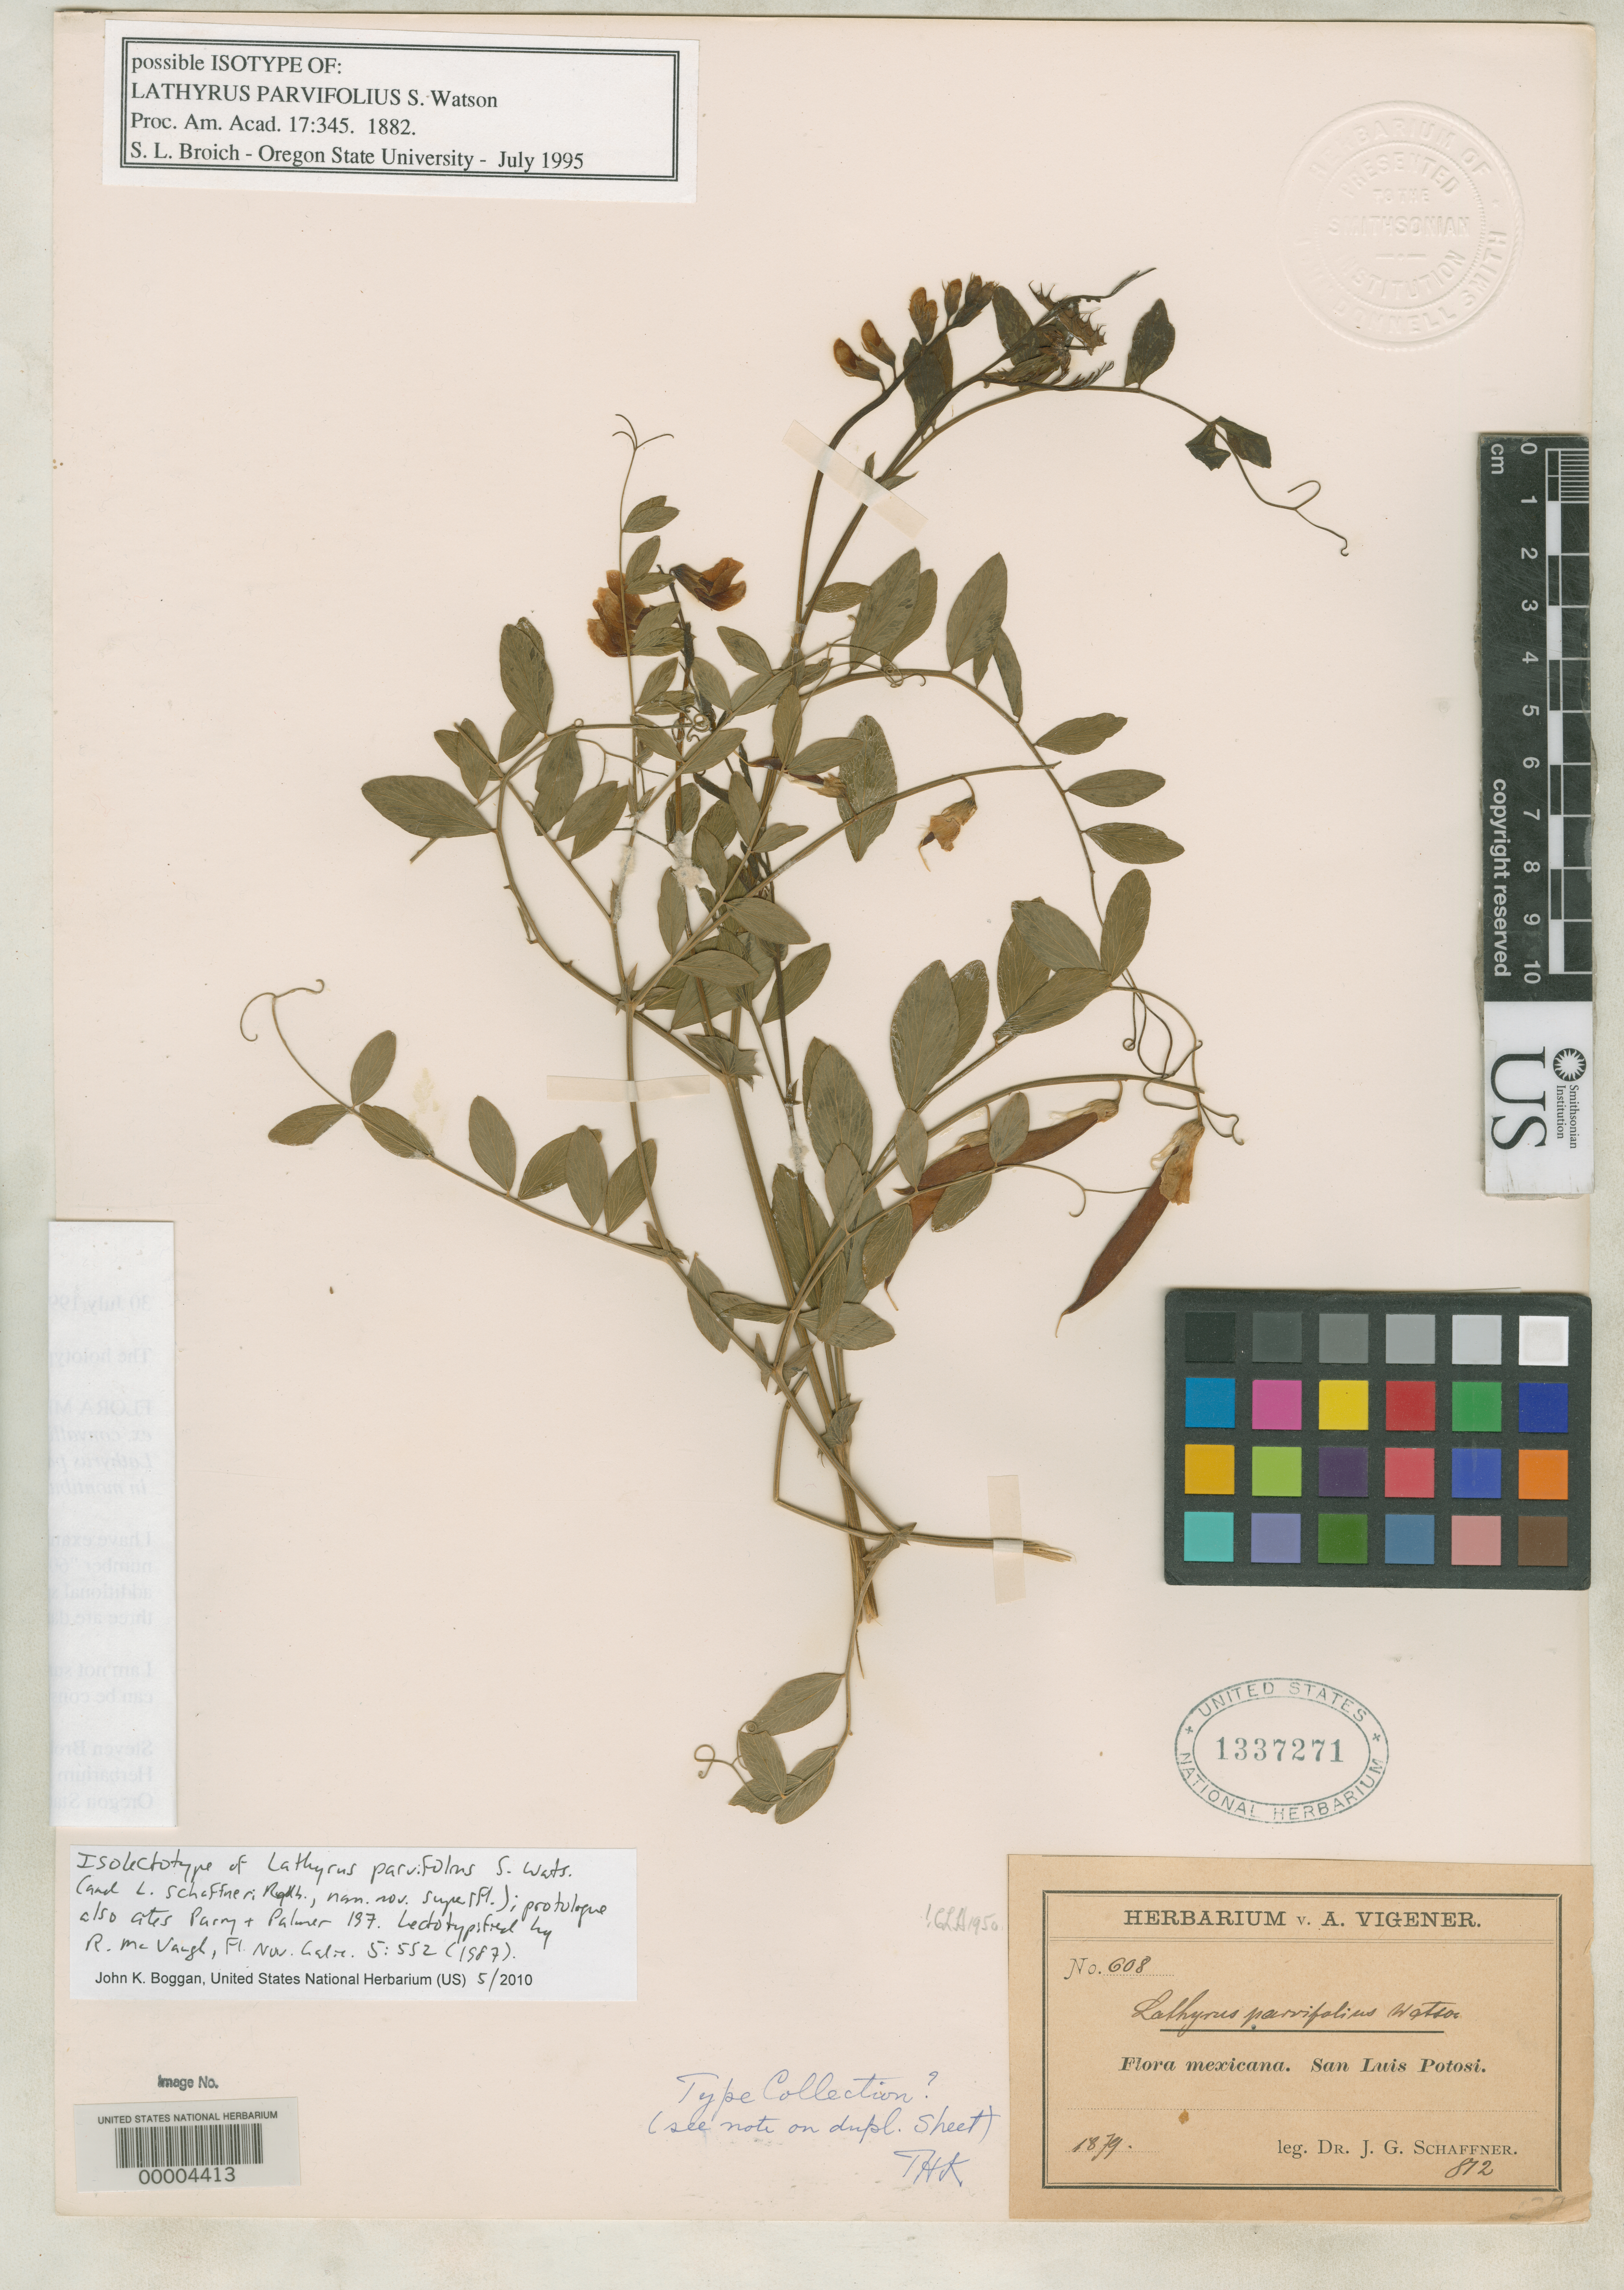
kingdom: Plantae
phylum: Tracheophyta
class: Magnoliopsida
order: Fabales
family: Fabaceae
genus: Lathyrus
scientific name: Lathyrus parvifolius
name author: S. Watson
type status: Isolectotype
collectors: J. G. Schaffner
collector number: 812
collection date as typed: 1879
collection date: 1879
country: Mexico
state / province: San Luis Potosí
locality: San Luis Potosi.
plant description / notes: Also a type of Lathyrus schaffneri Rydberg, nom. nov., nom. illeg. superfl.; Specimen ex John Donnell Smith herbarium.; Superfluous and illegitimate replacement name for Lathyrus parvifolius S. Watson (L. parviflorus Roth 1797 does not block name).; Also a type of Lathyrus parvifolius S. Watson.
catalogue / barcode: US 1337271